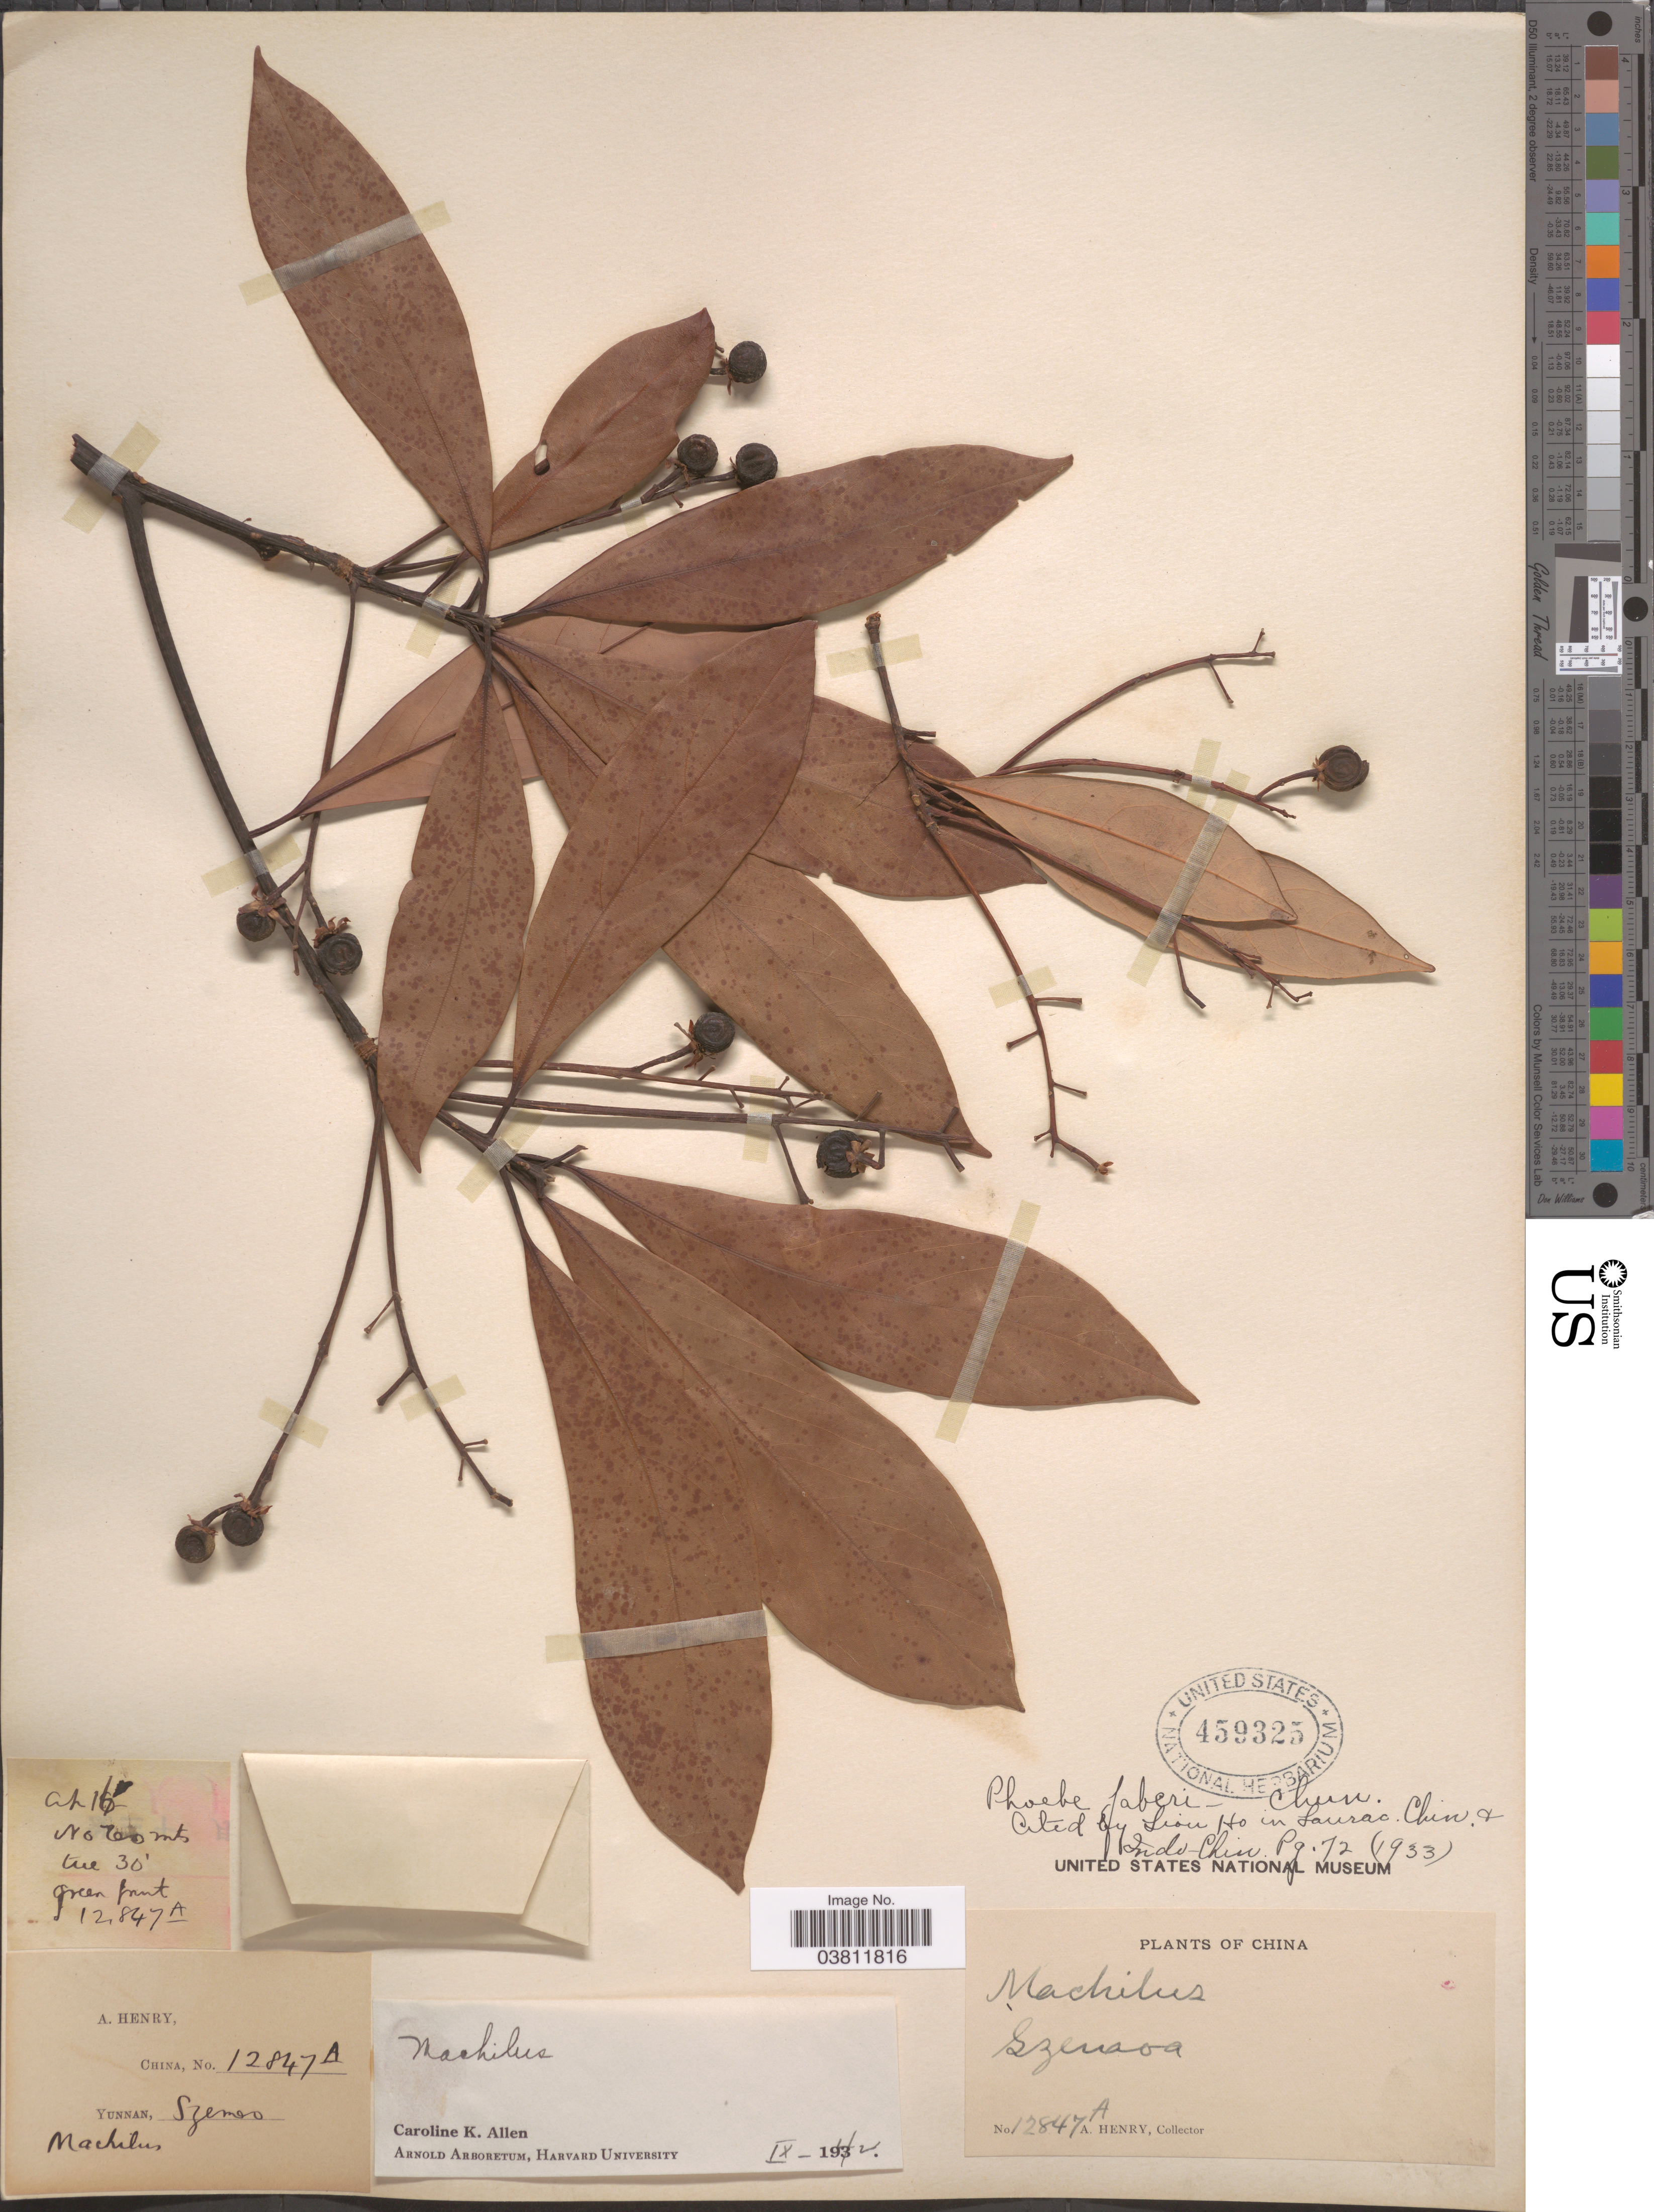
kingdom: Plantae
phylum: Tracheophyta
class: Magnoliopsida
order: Laurales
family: Lauraceae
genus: Machilus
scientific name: Machilus sp.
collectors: A. Henry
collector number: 12847 A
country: China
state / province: Yunnan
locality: Szemao.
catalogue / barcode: US 459325